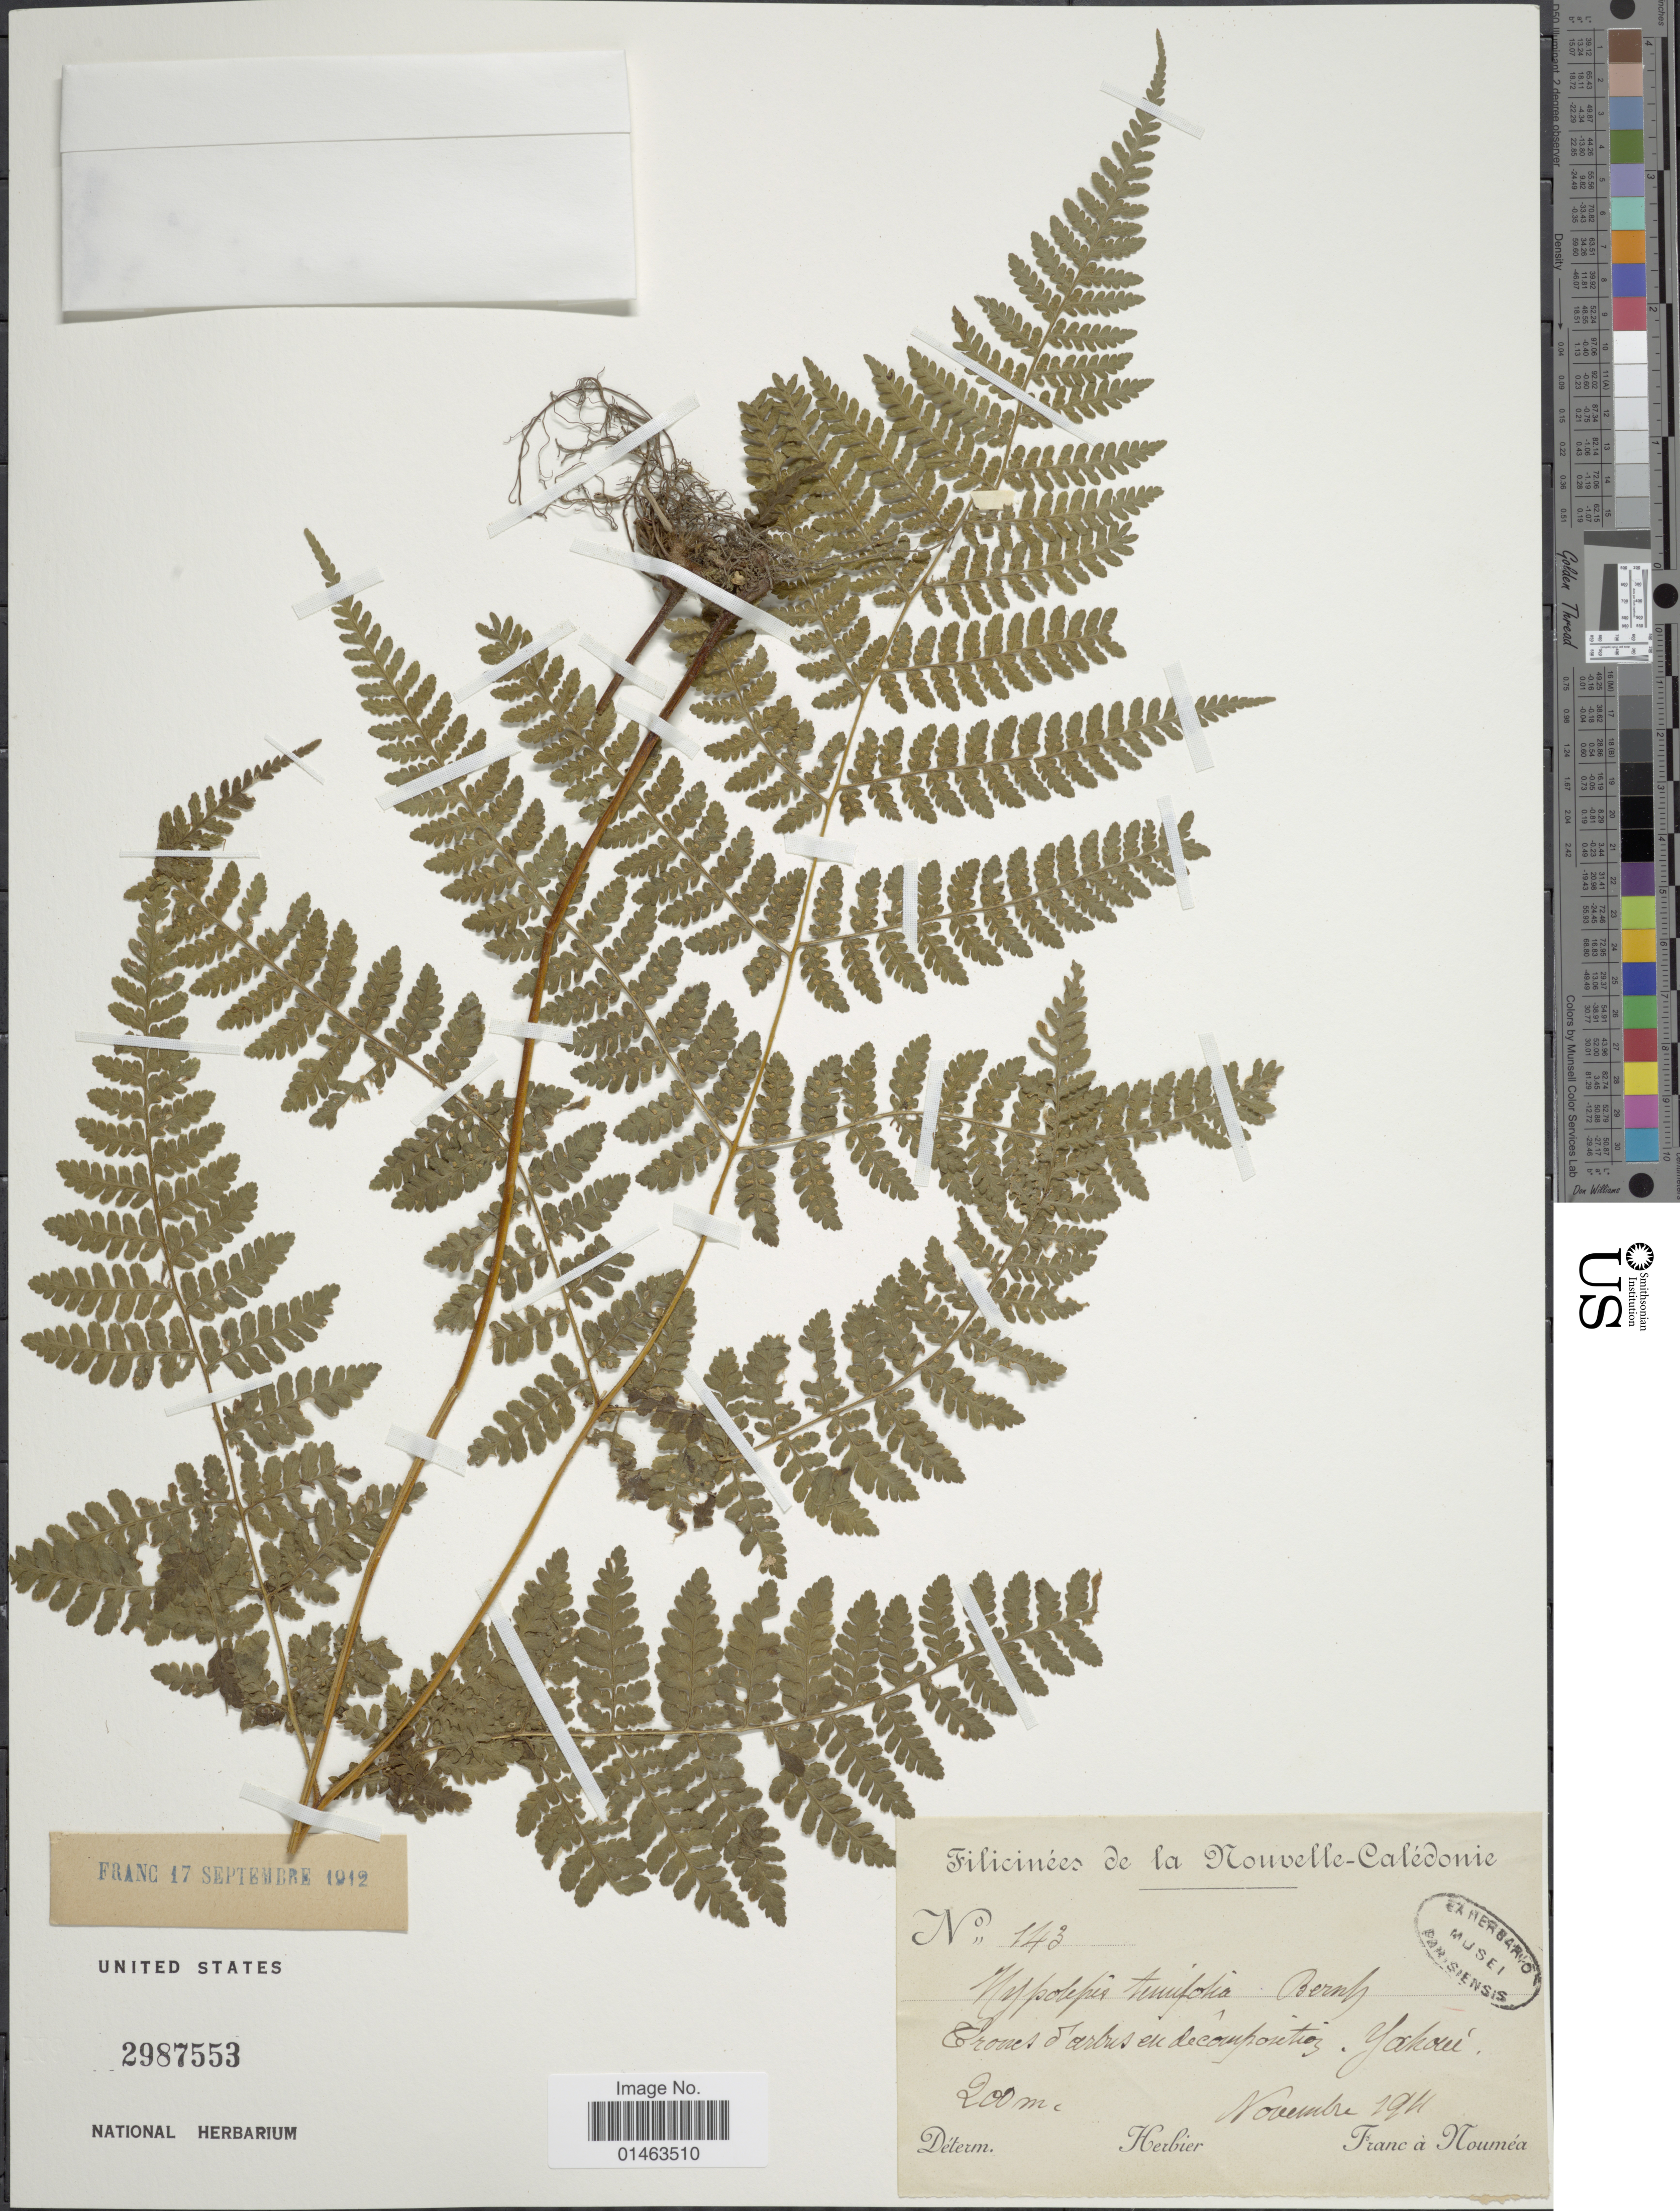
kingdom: Plantae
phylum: Tracheophyta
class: Polypodiopsida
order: Polypodiales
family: Dennstaedtiaceae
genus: Hypolepis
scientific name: Hypolepis tenuifolia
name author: (G. Forst.) Bernh.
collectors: Franc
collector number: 143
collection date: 1911-11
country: New Caledonia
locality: Yahoué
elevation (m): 200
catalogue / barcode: US 2987553